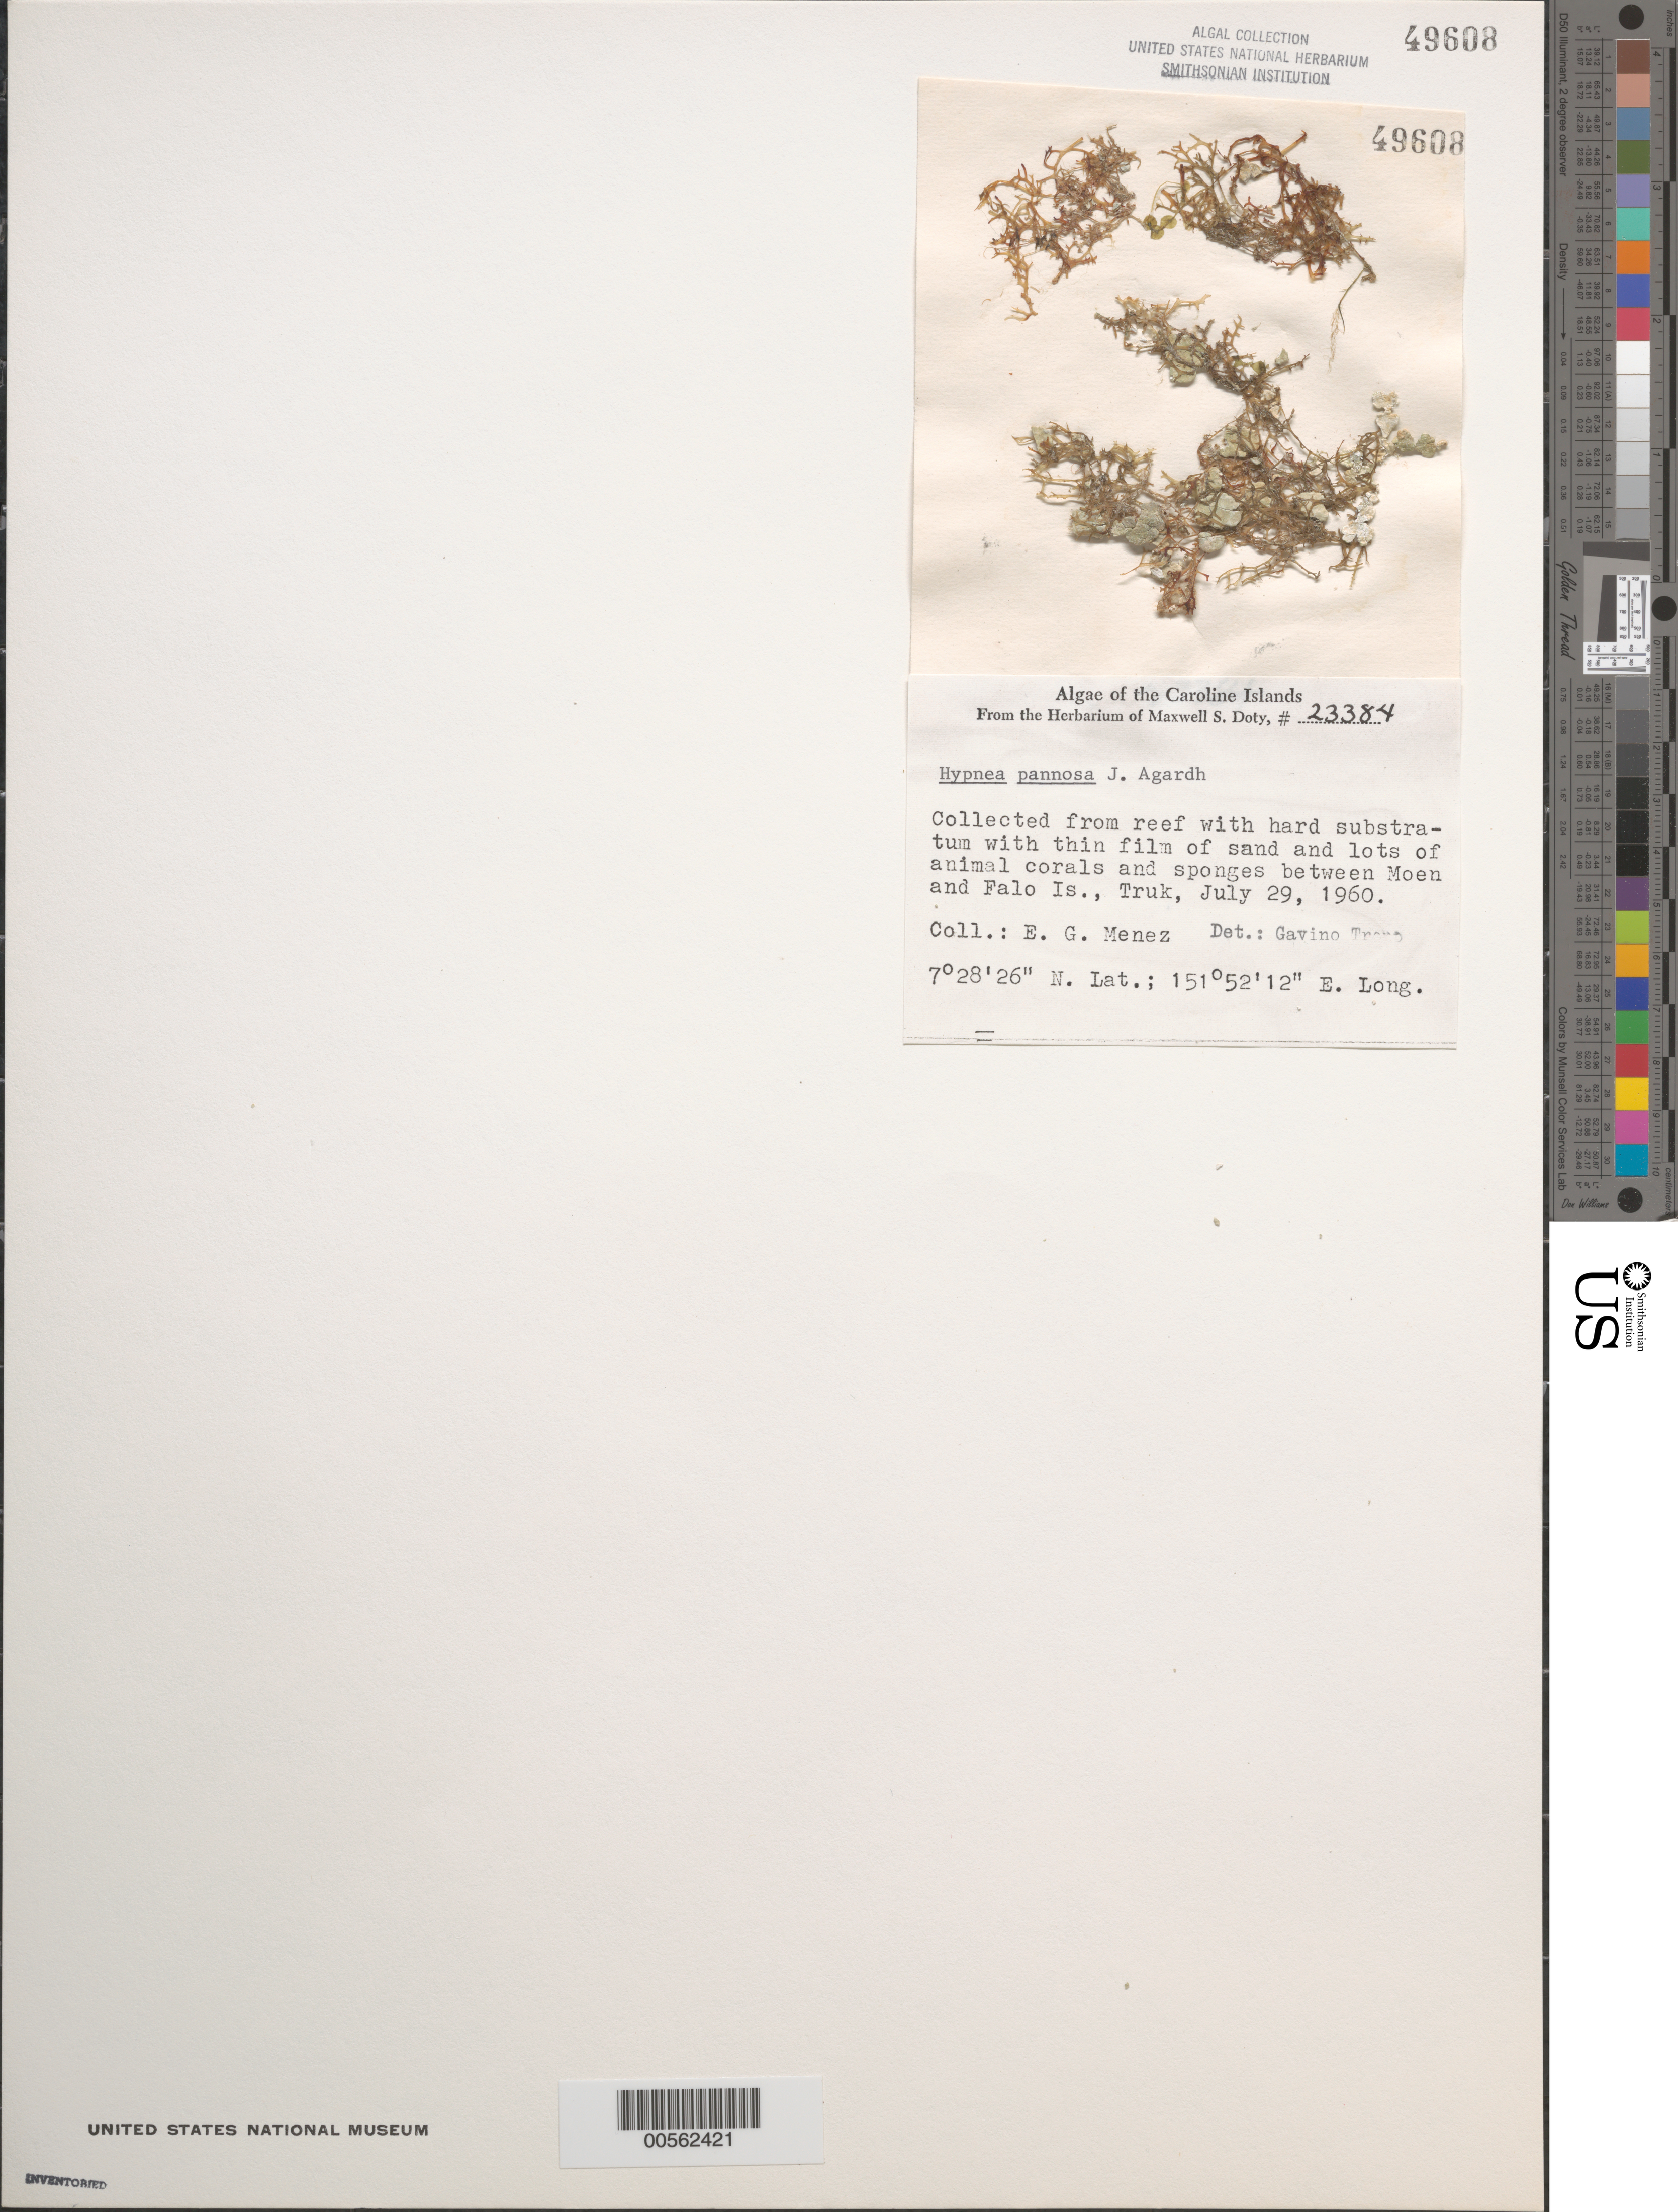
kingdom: Plantae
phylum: Rhodophyta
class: Florideophyceae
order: Gigartinales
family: Cystocloniaceae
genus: Hypnea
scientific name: Hypnea pannosa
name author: J. Agardh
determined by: Trono, Gavino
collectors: Meñez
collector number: MSD 23384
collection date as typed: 29 Jul 1960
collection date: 1960-07-29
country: Micronesia, Federated States of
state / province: Truk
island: Truk (Chuuk) Is.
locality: Reef between Moen Islet and Falo Islet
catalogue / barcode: US 49608